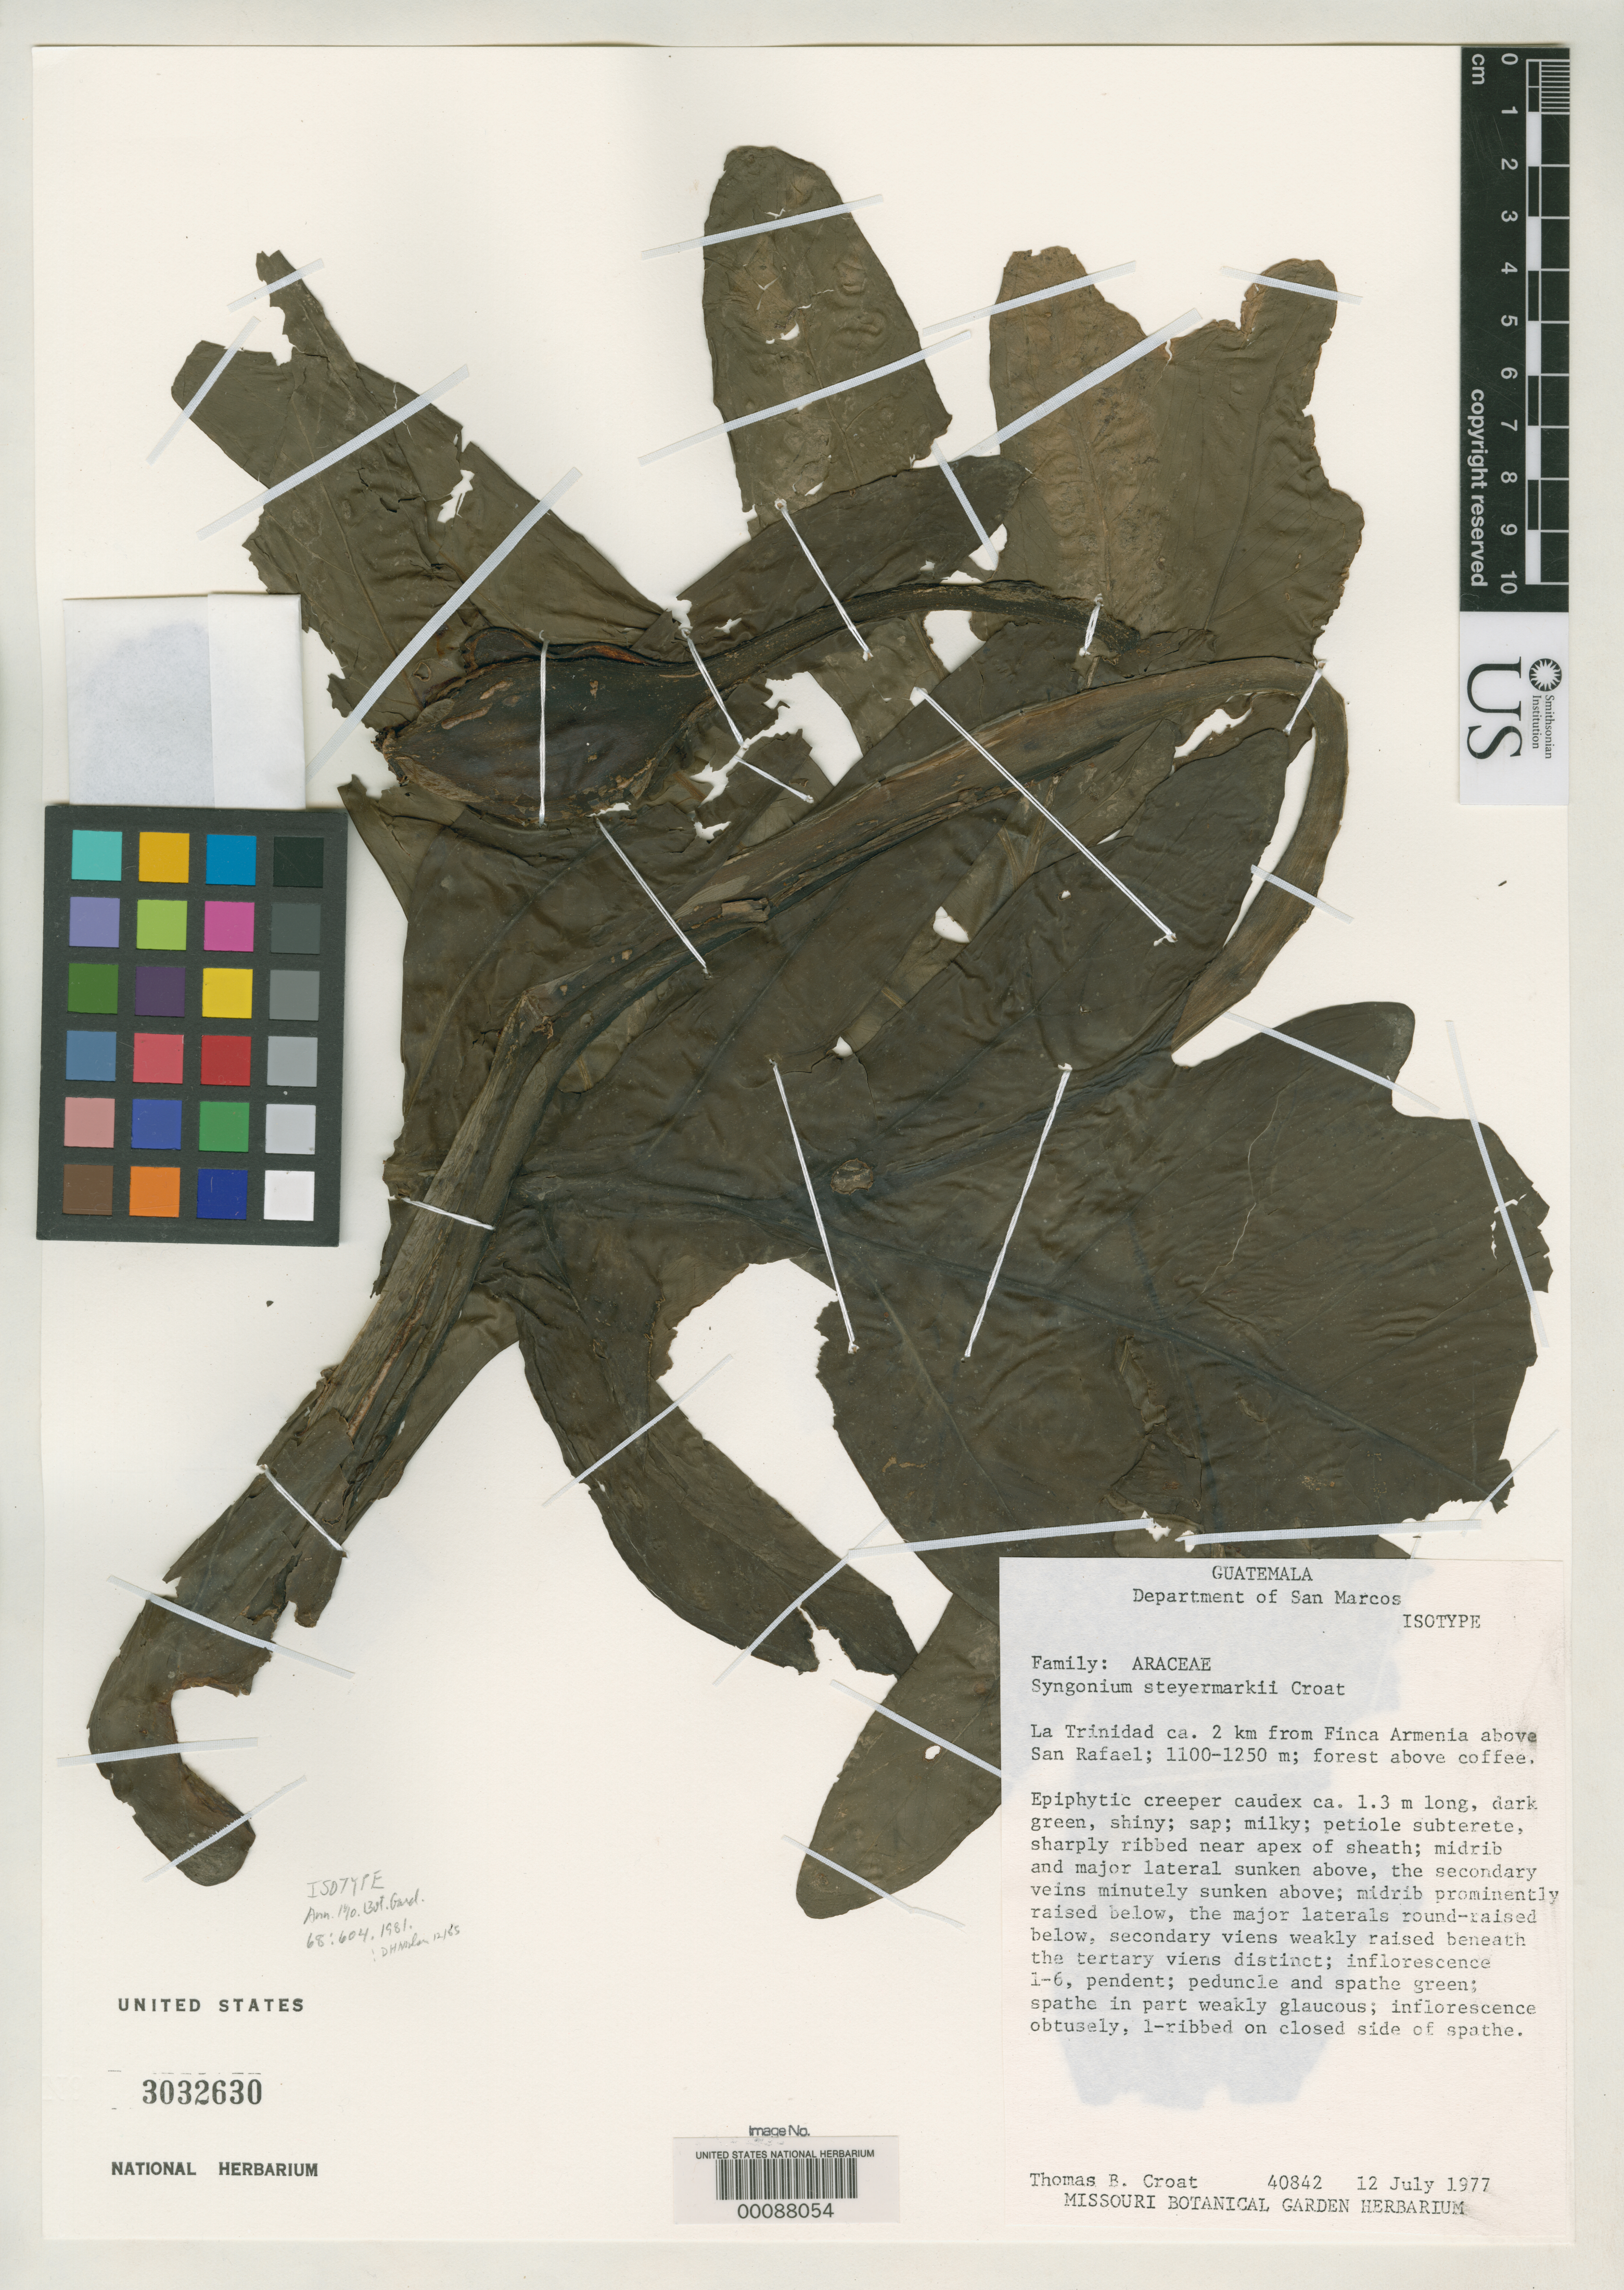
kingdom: Plantae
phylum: Tracheophyta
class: Liliopsida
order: Alismatales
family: Araceae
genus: Syngonium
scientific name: Syngonium steyermarkii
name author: Croat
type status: Isotype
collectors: T. B. Croat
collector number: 40482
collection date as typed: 12 Jul 1977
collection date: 1977-07-12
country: Guatemala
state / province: San Marcos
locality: La Trinidad, 2 km from Finca Armenia above San Rafael.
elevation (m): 1100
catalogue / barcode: US 3032630